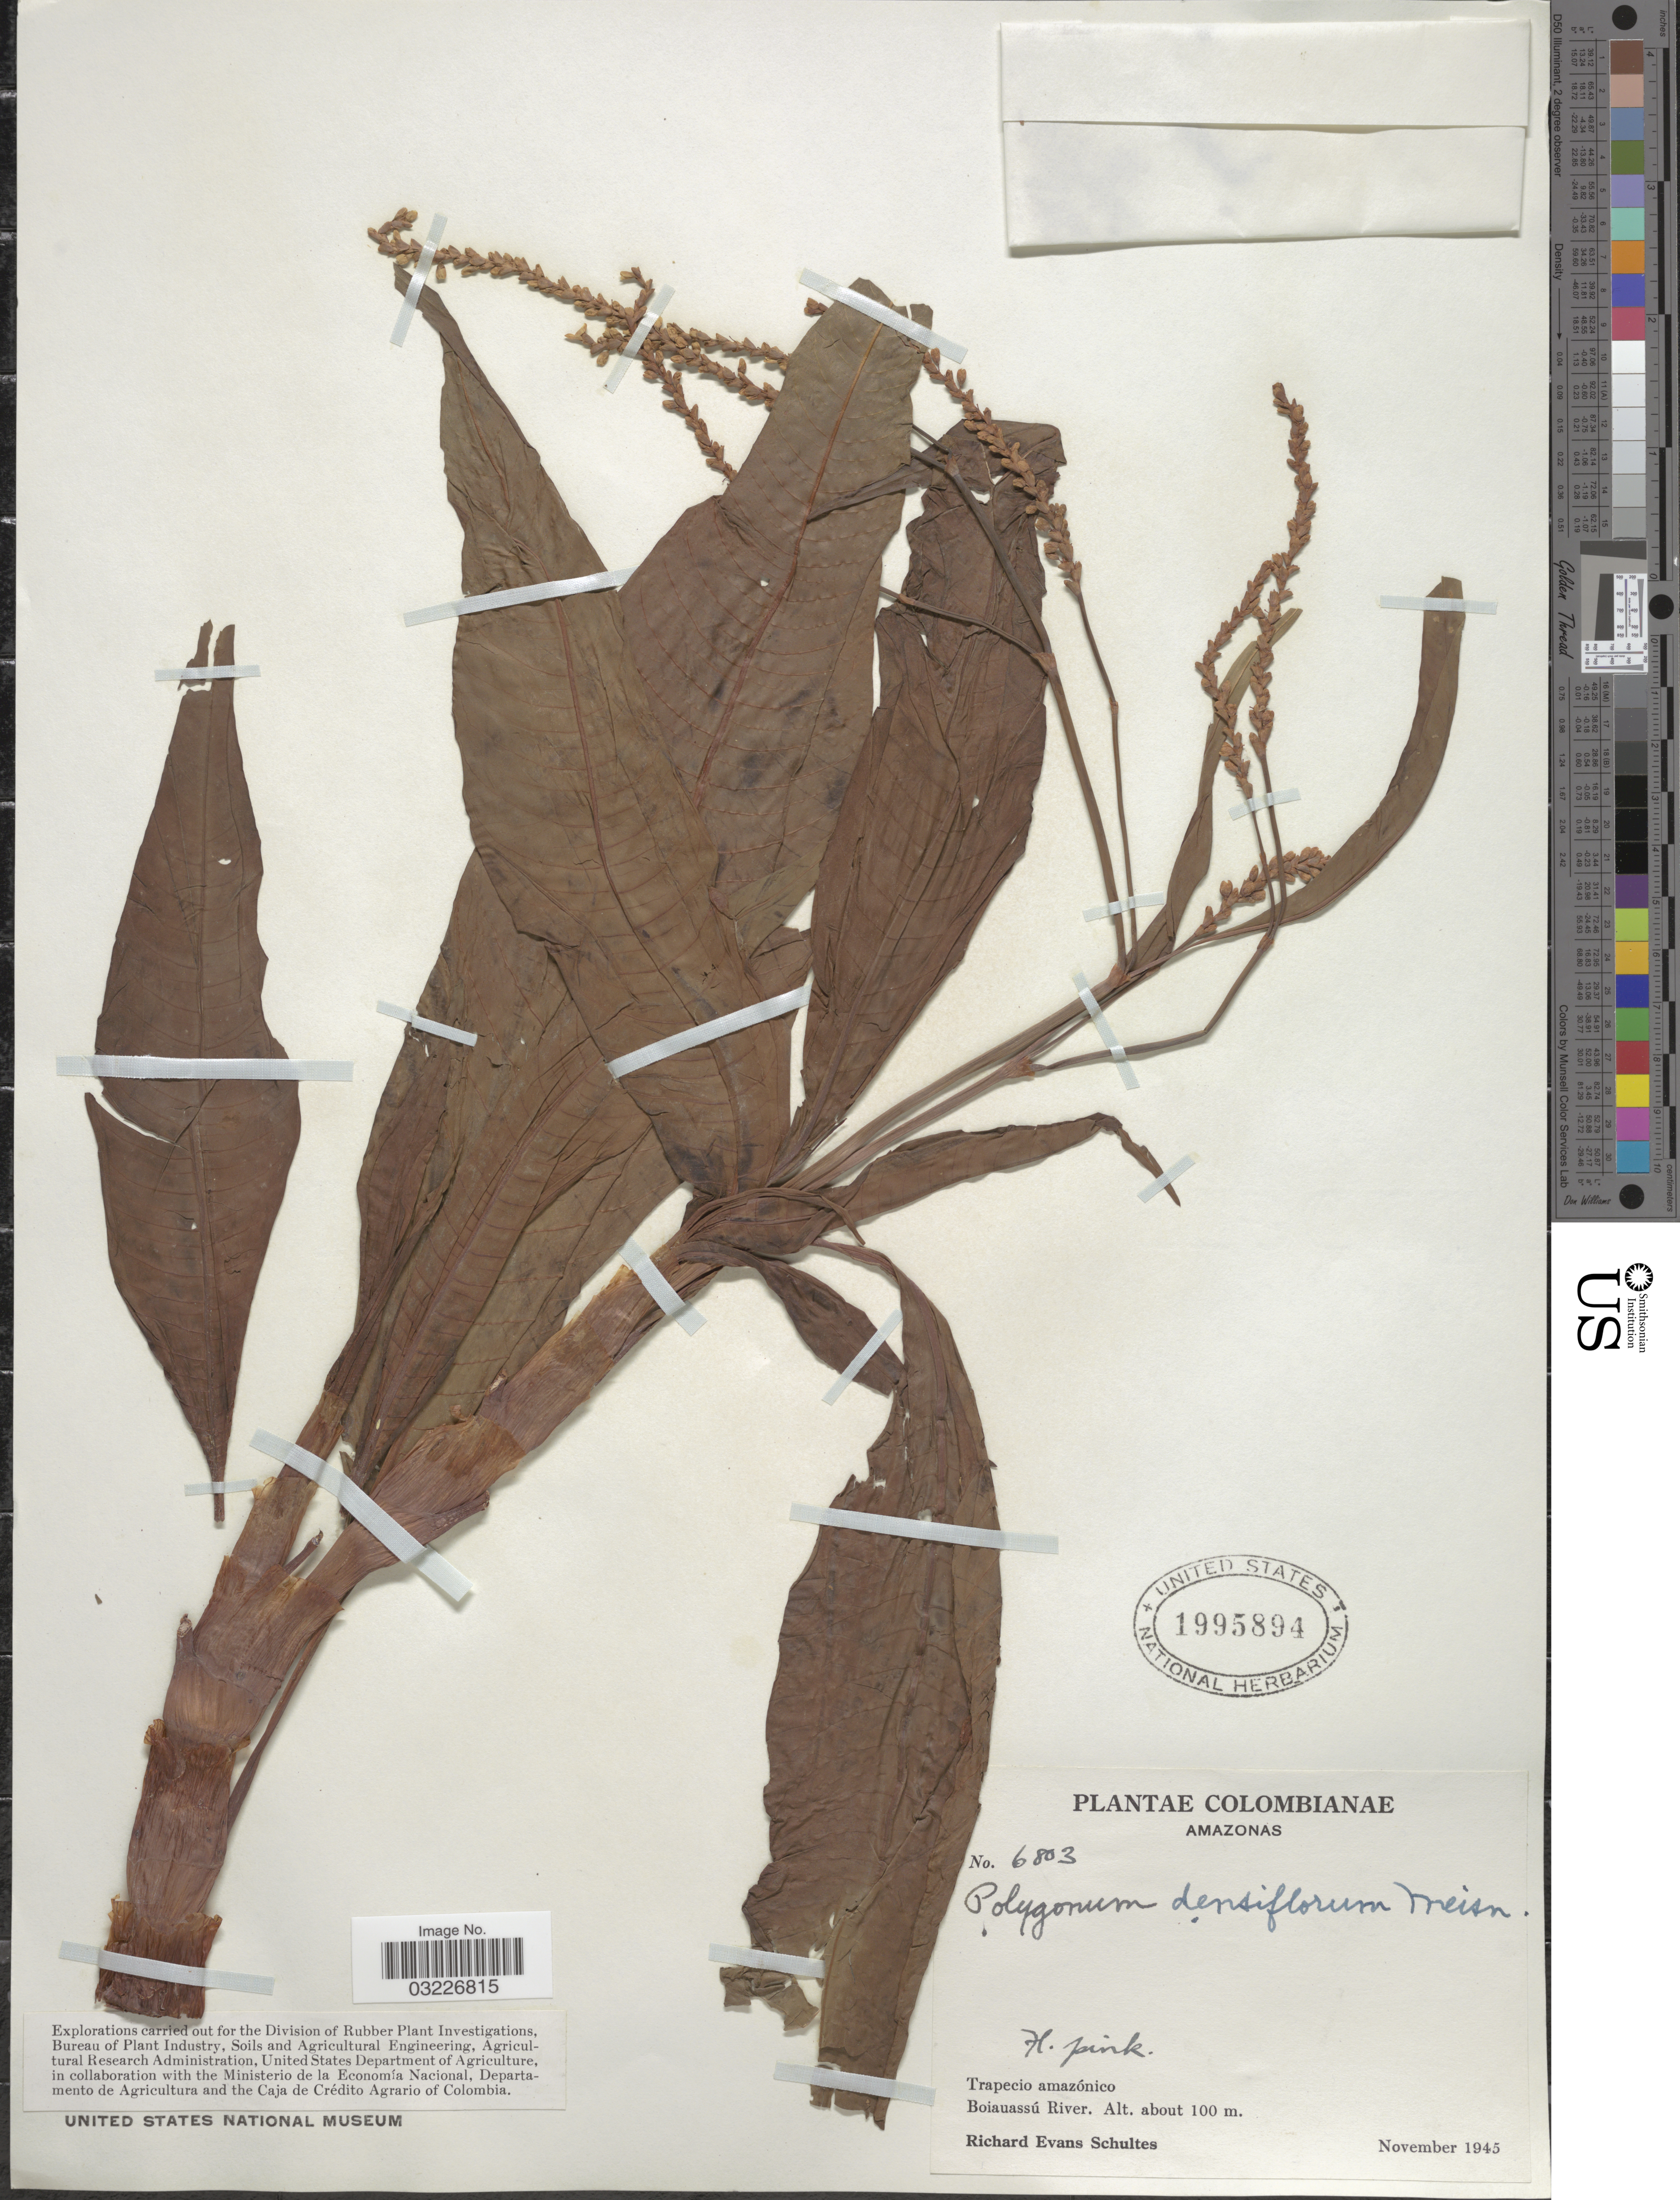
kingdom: Plantae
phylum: Tracheophyta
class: Magnoliopsida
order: Caryophyllales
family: Polygonaceae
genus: Polygonum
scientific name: Polygonum densiflorum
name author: Meisn.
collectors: R. E. Schultes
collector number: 6803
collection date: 1945-11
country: Colombia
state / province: Amazônas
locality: Trapecio amazónico. Boiaussú River.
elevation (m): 100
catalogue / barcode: US 1995894